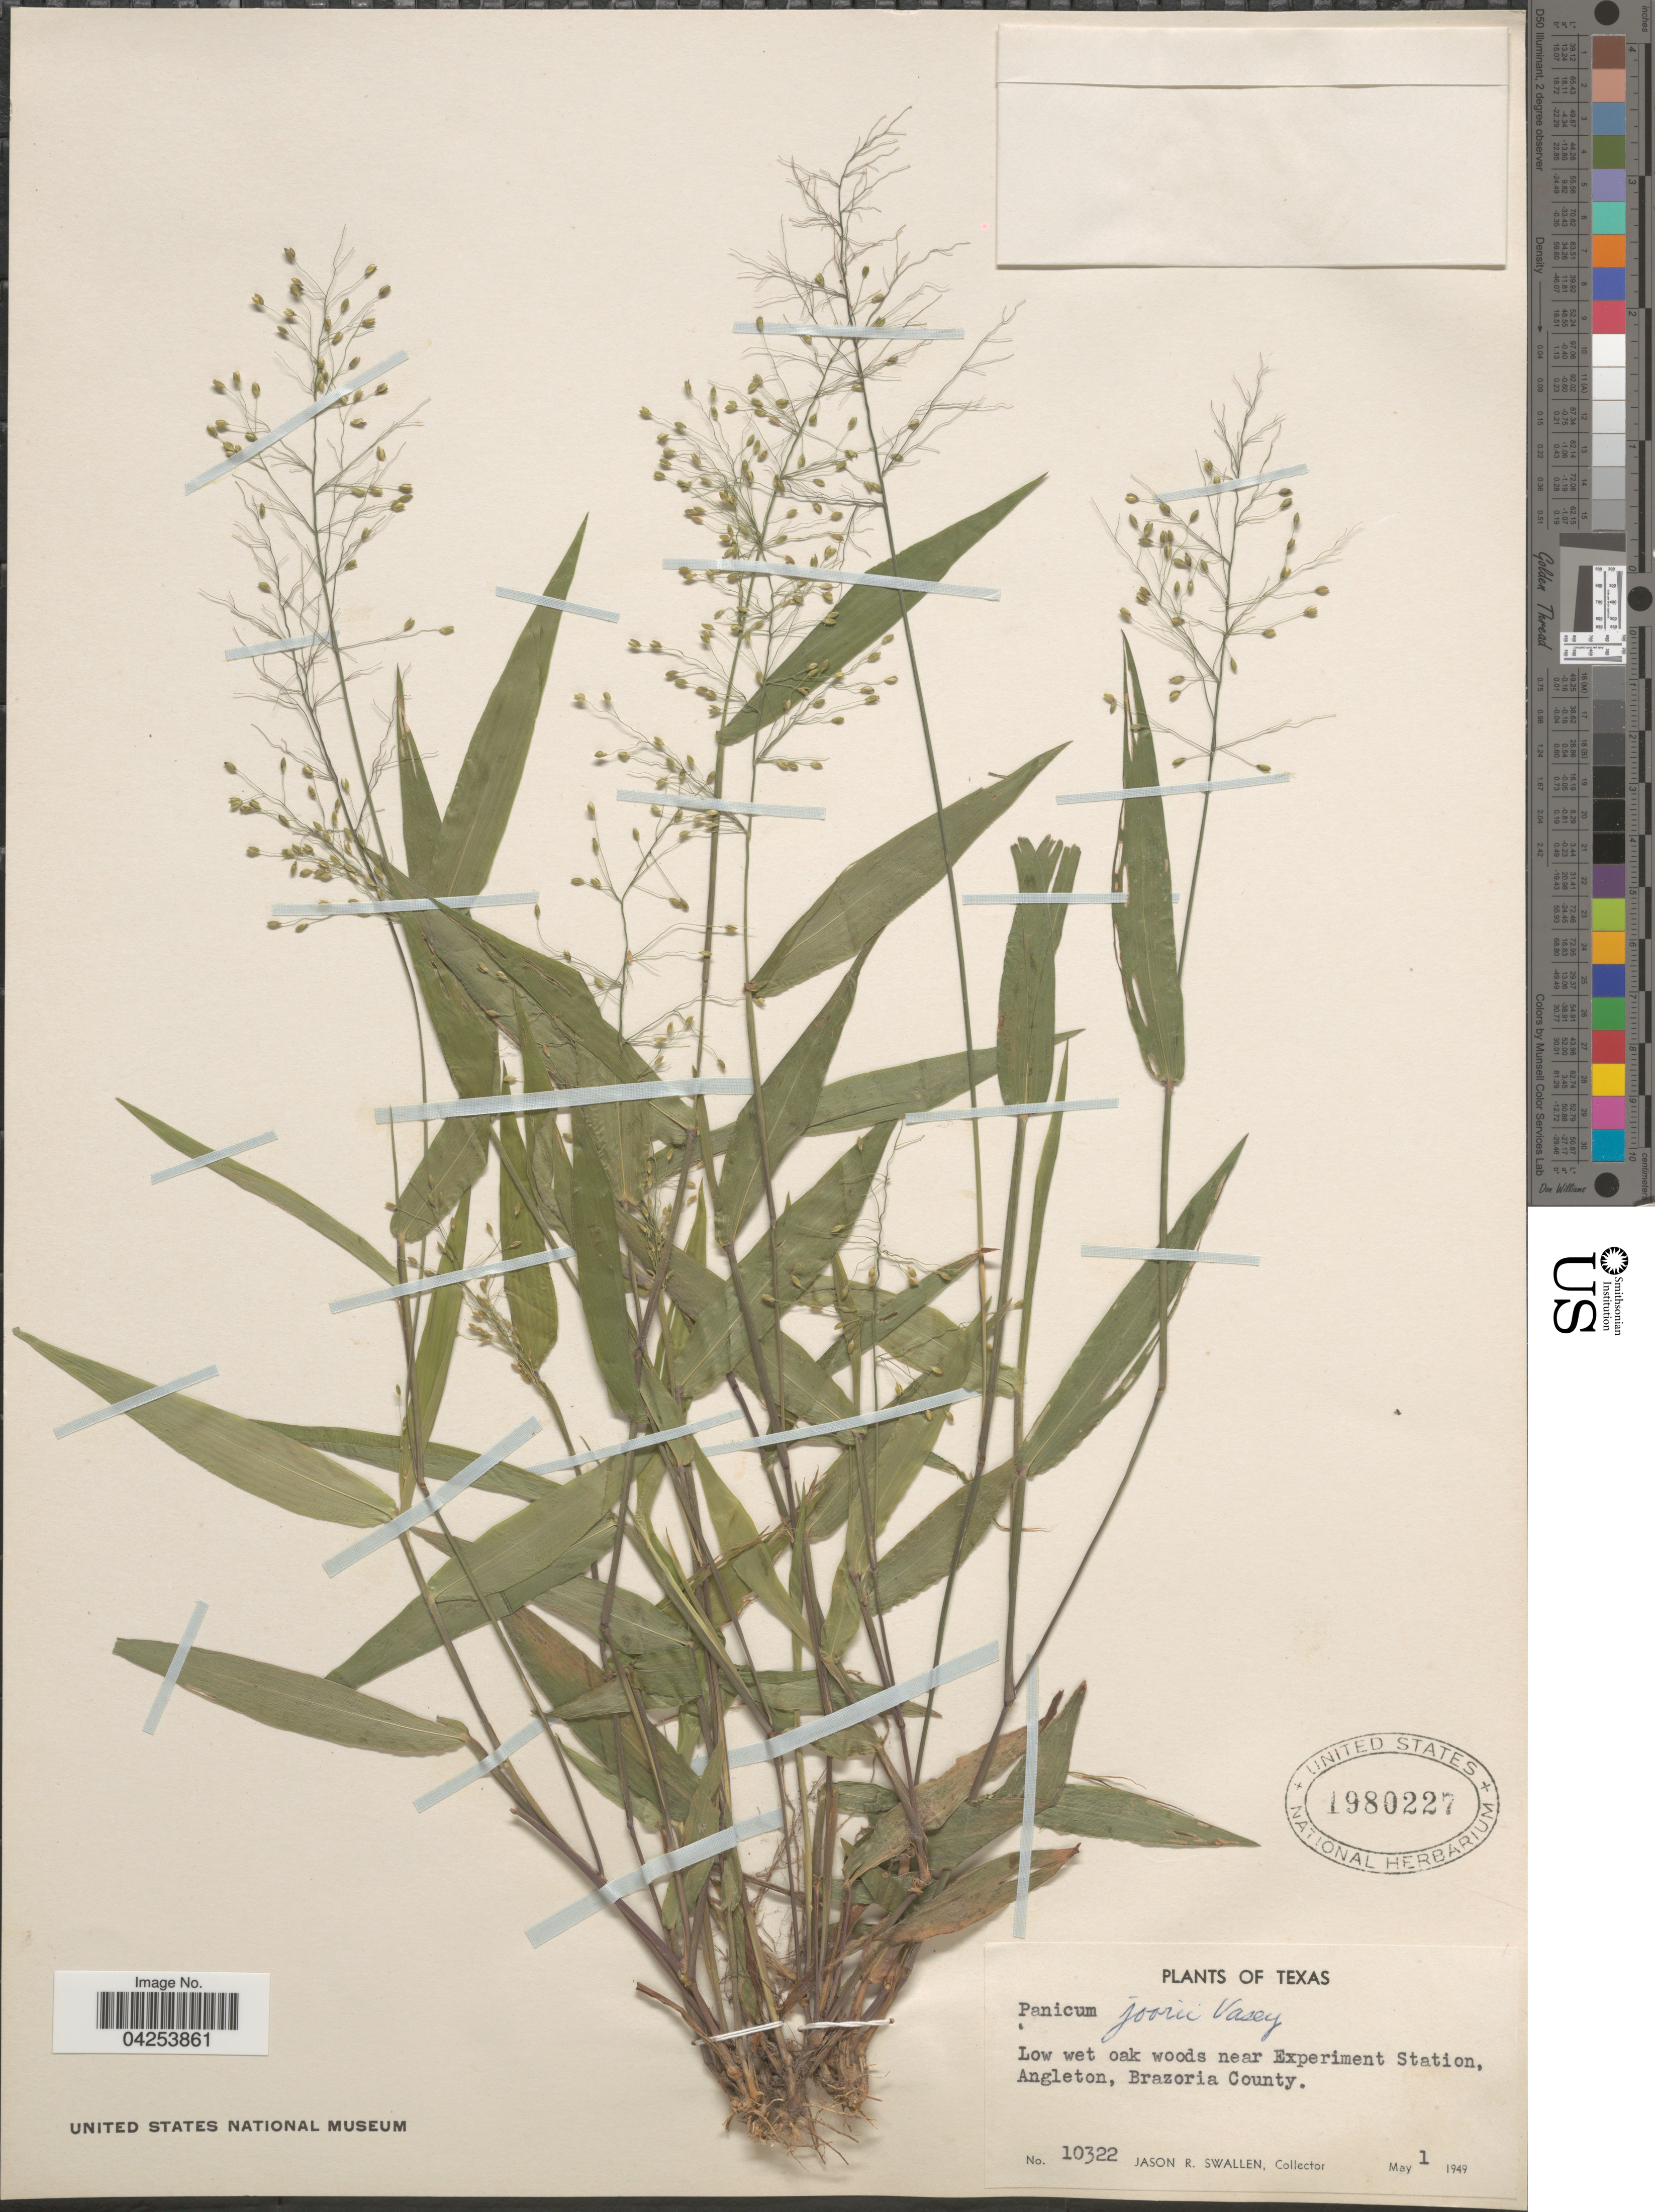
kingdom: Plantae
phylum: Tracheophyta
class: Liliopsida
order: Poales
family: Poaceae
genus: Dichanthelium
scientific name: Dichanthelium commutatum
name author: (Schult.) Gould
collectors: J. R. Swallen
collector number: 10322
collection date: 1949-05-01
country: United States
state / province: Texas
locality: Low wet oak woods near Experiment Station, Angleton, Brazoria County.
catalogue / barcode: US 1980227